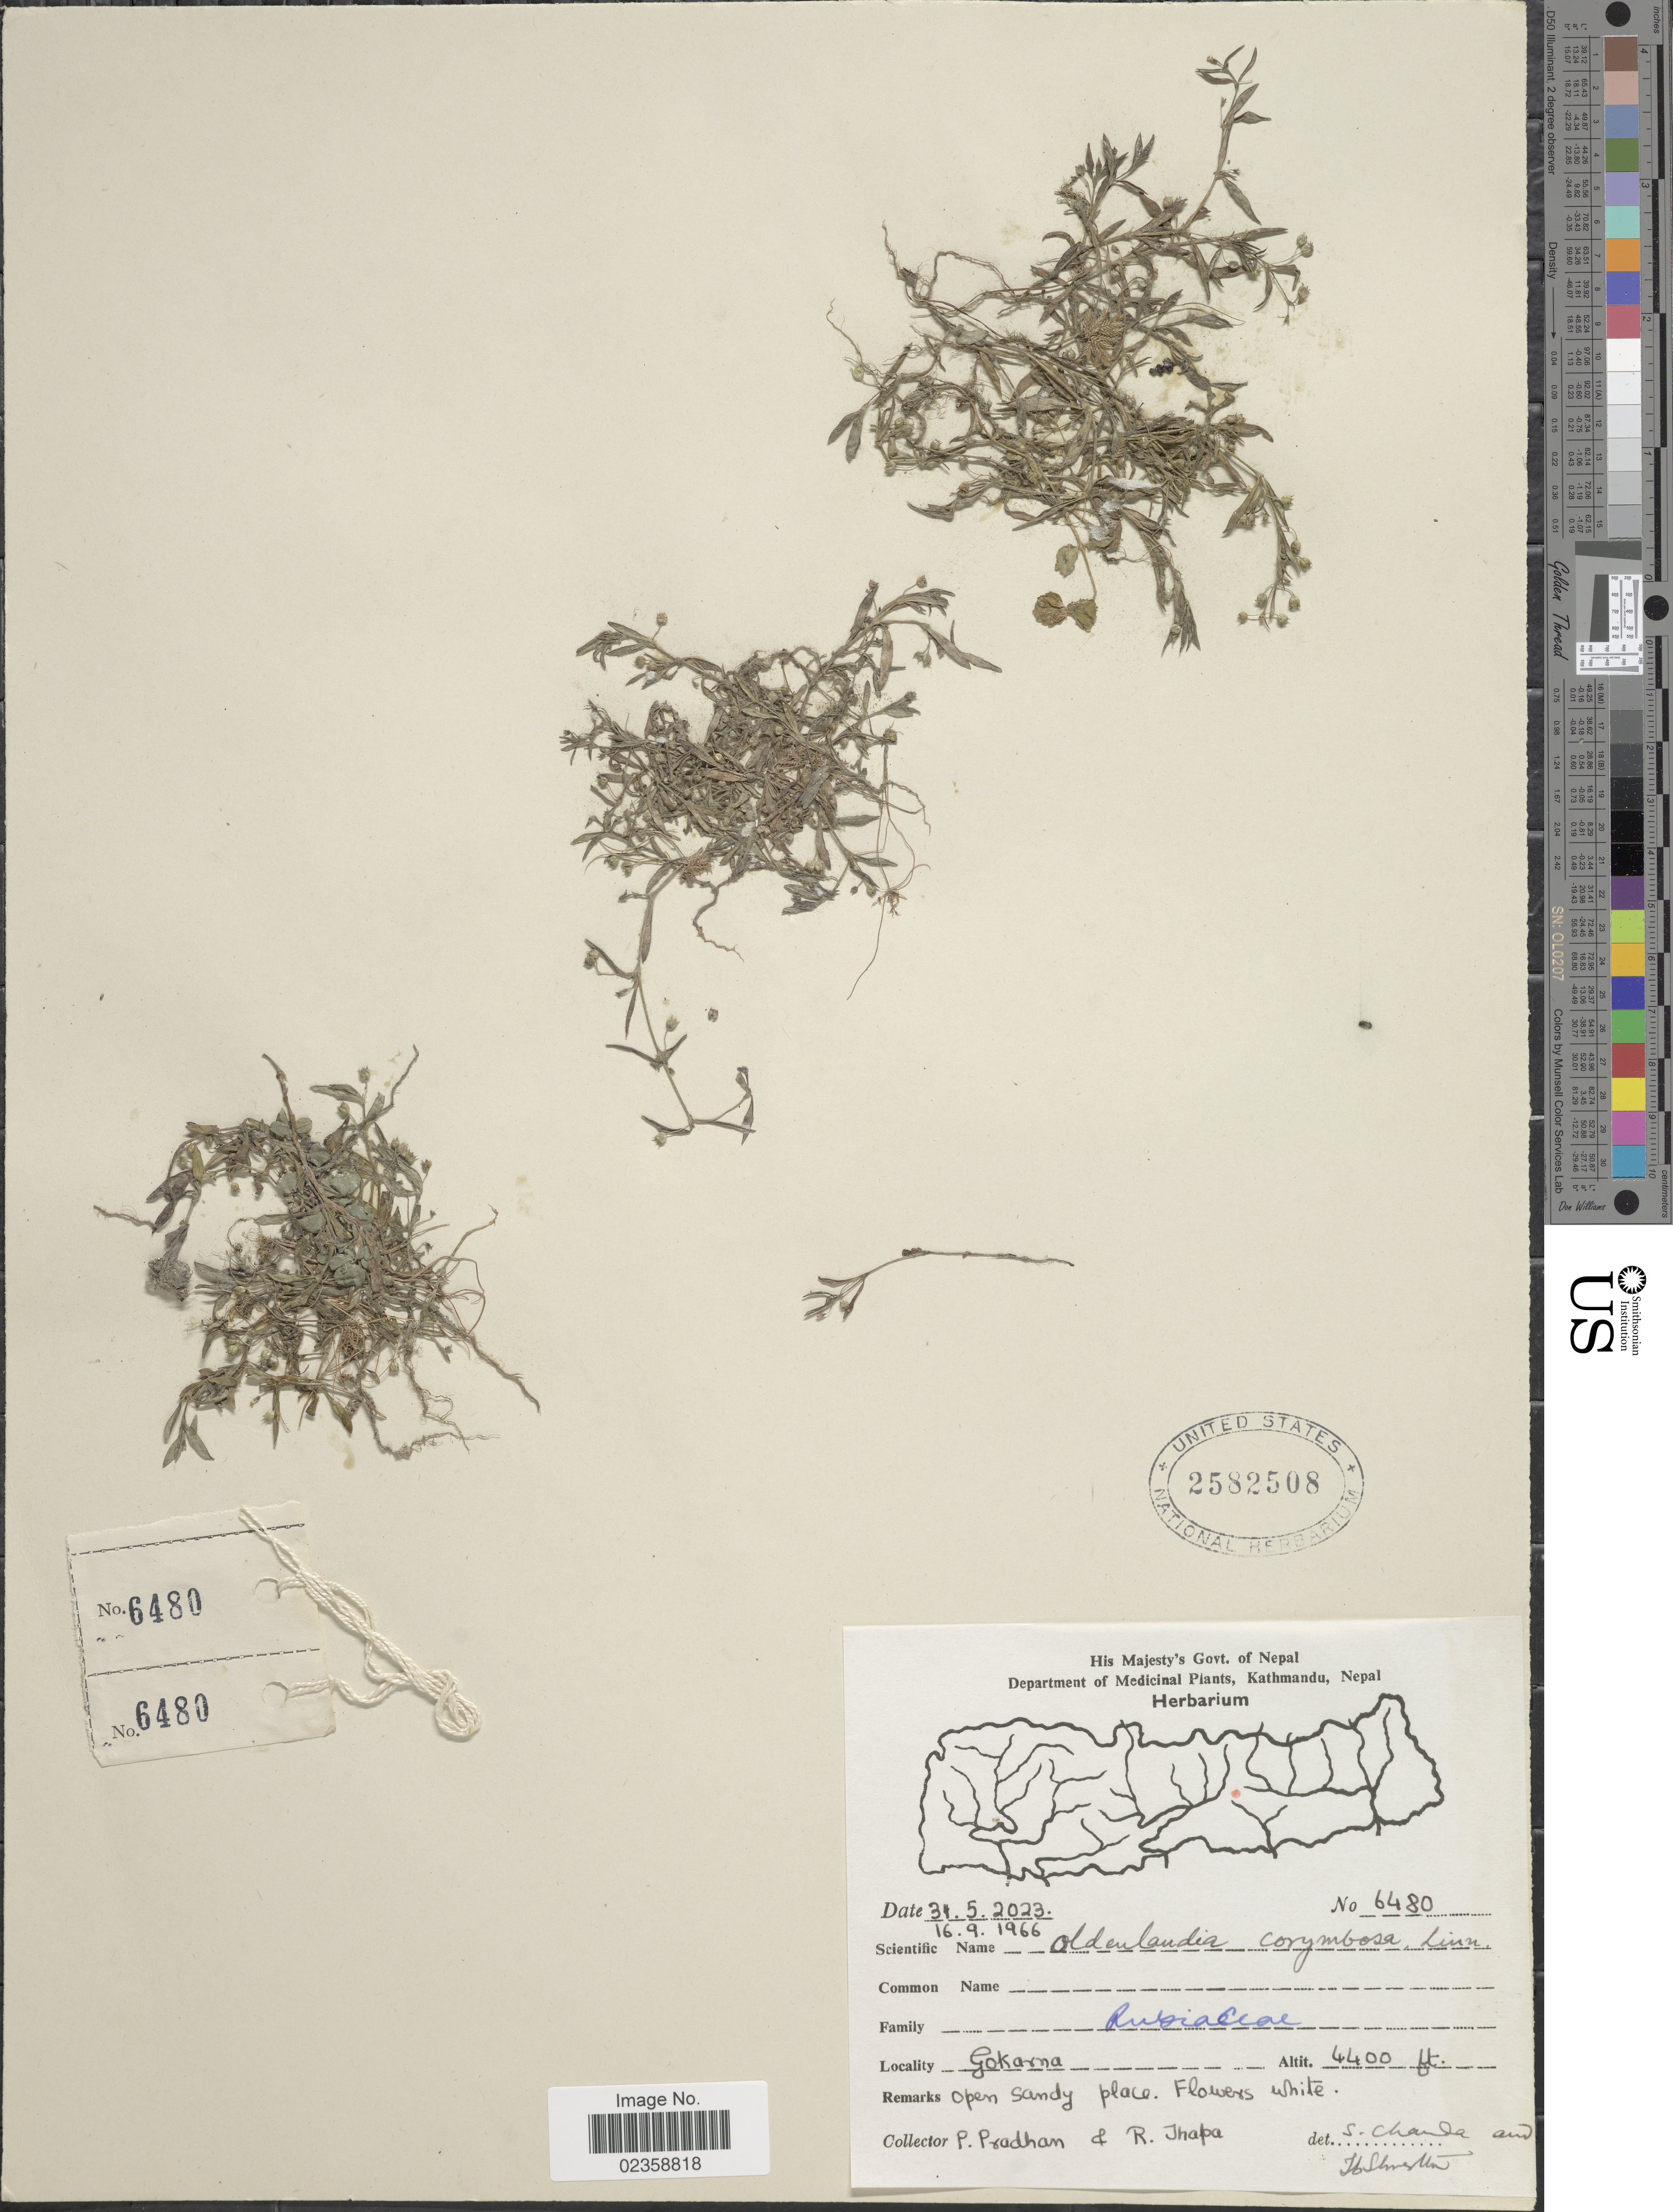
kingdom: Plantae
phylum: Tracheophyta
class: Magnoliopsida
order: Gentianales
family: Rubiaceae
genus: Oldenlandia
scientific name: Oldenlandia corymbosa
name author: L.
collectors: P. Pradhan & R. Thapa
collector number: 6480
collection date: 1966-09-16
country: Nepal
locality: Gokarna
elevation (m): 1341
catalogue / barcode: US 2582508